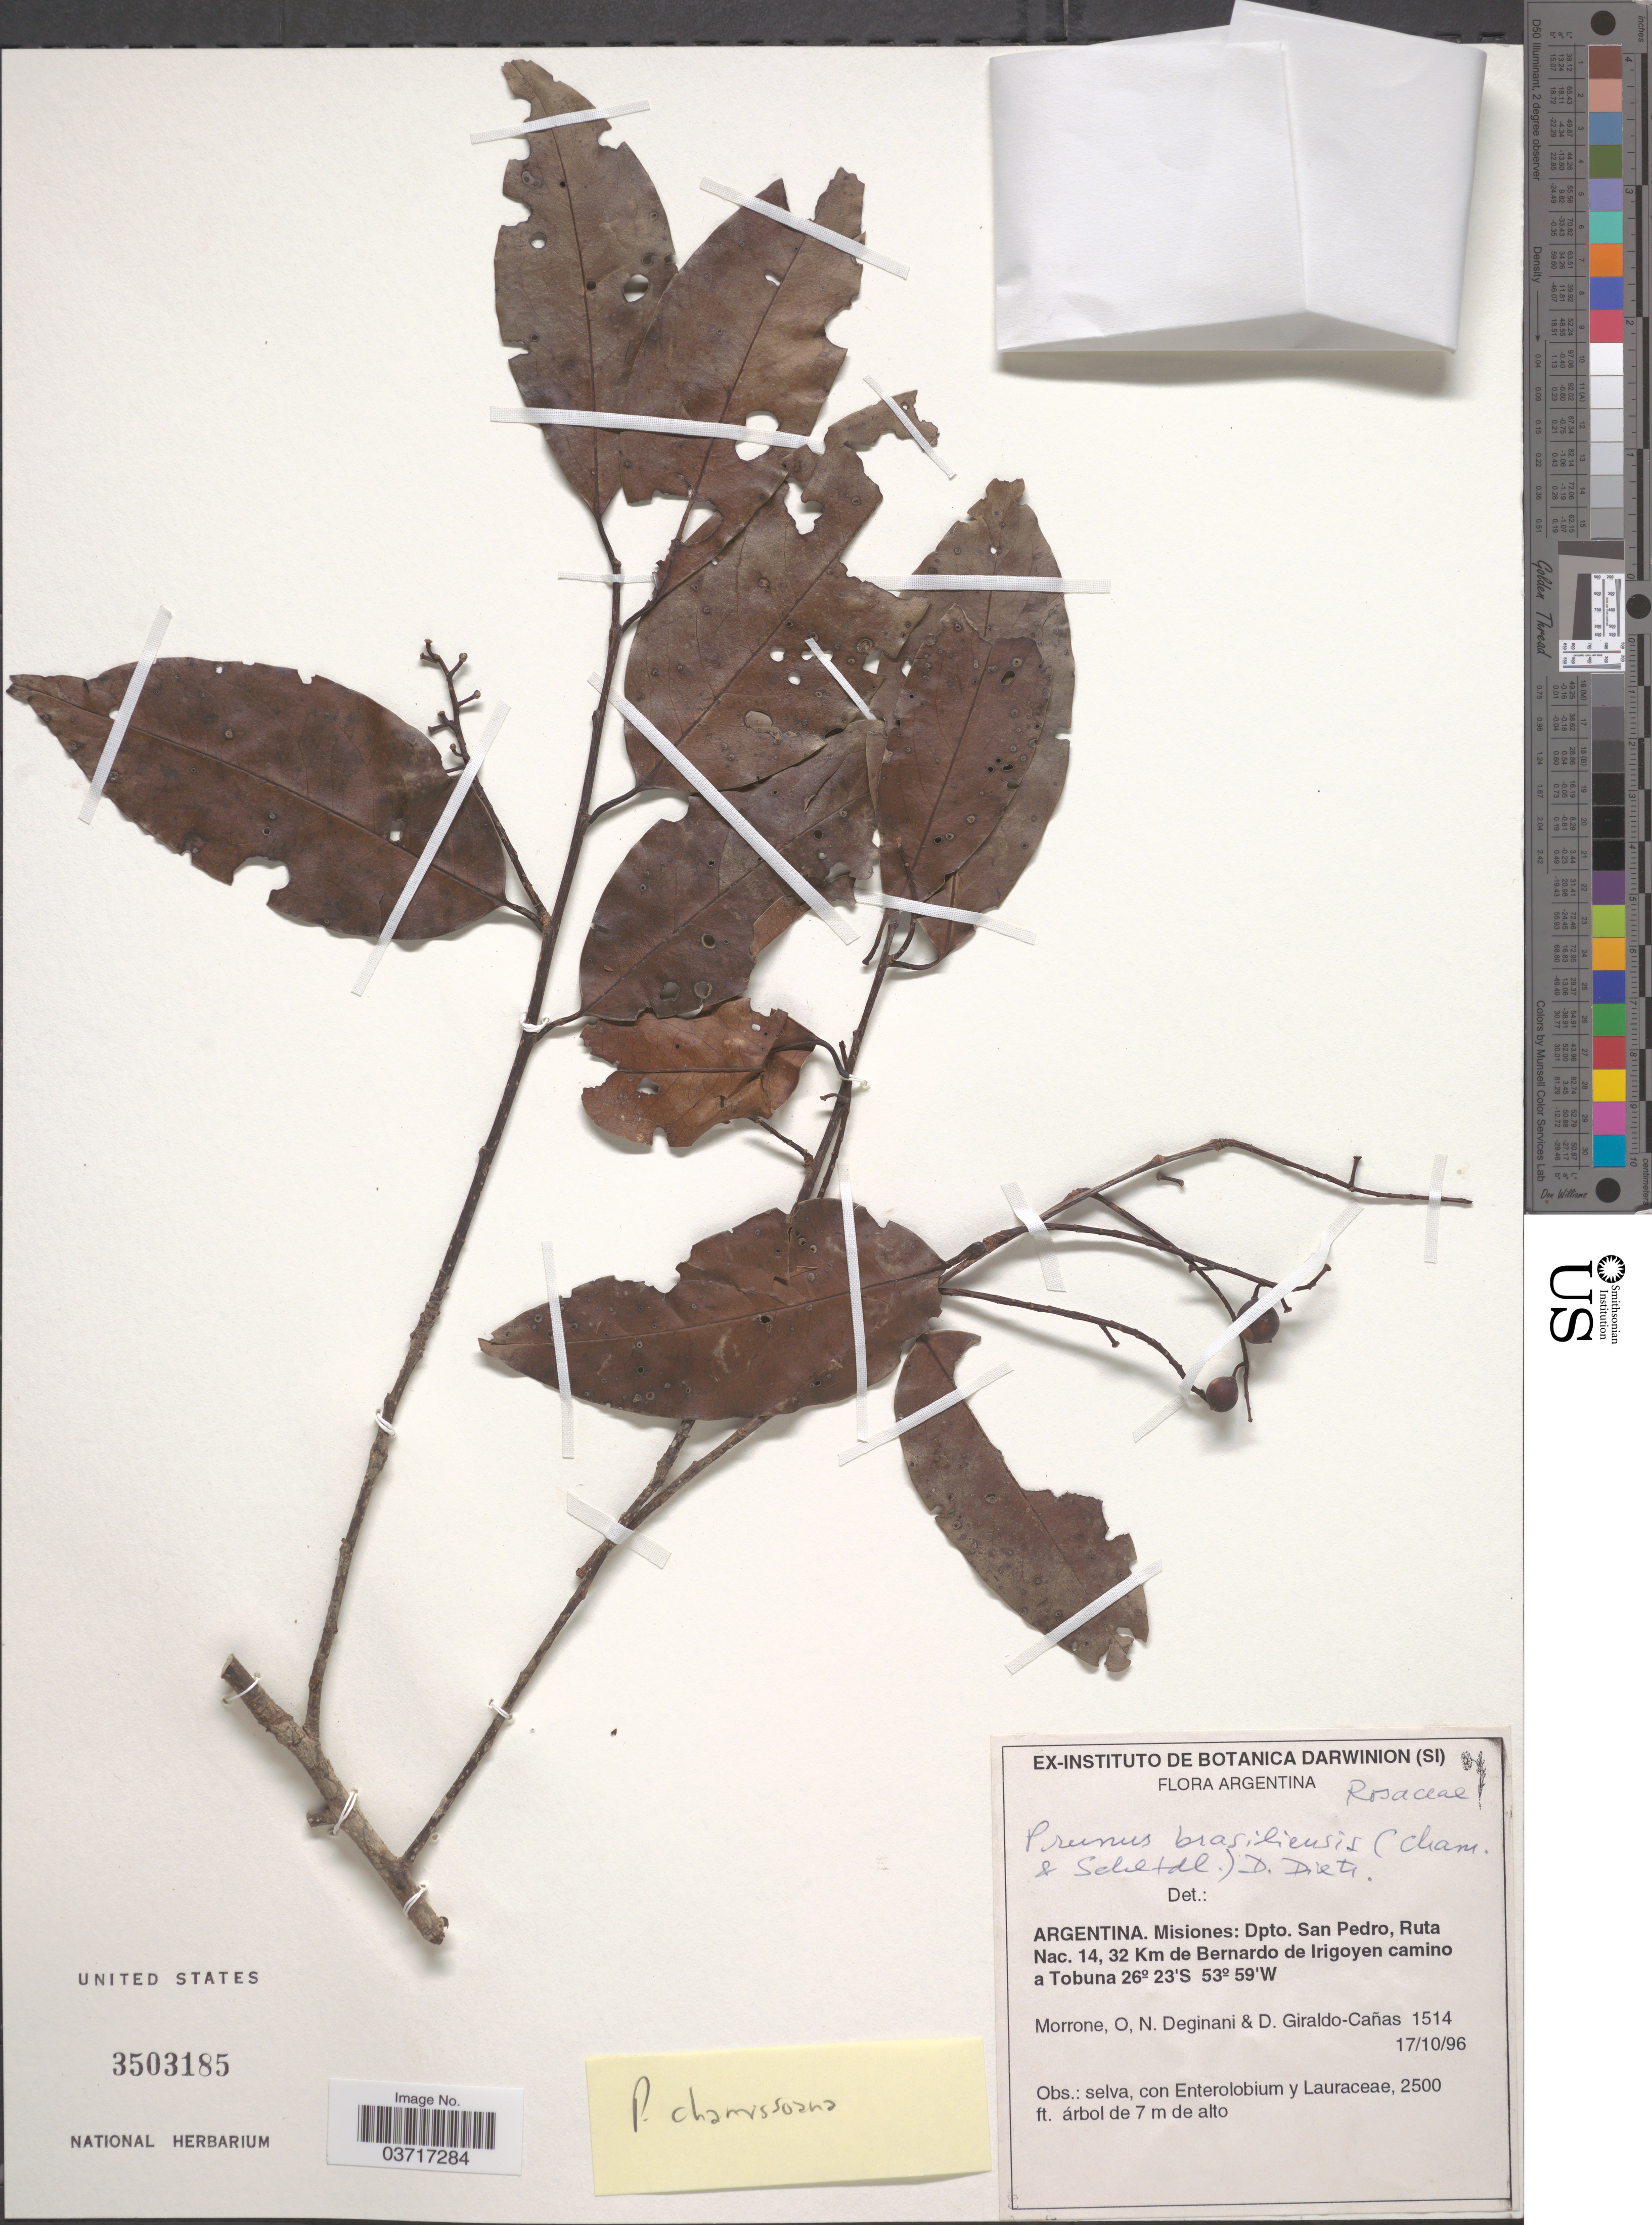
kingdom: Plantae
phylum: Tracheophyta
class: Magnoliopsida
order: Rosales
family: Rosaceae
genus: Prunus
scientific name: Prunus sp.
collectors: O. N. Morrone, N. Deginani & D. Giraldo-Cañas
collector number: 1514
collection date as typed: Transcribed d/m/y: 17/10/96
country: Argentina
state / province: Misiones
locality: Dpto. San Pedro, Ruta Nac. 14, 32 Km de Bernardo de Irigoyen camino a Tobuna.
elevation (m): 762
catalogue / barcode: US 3503185